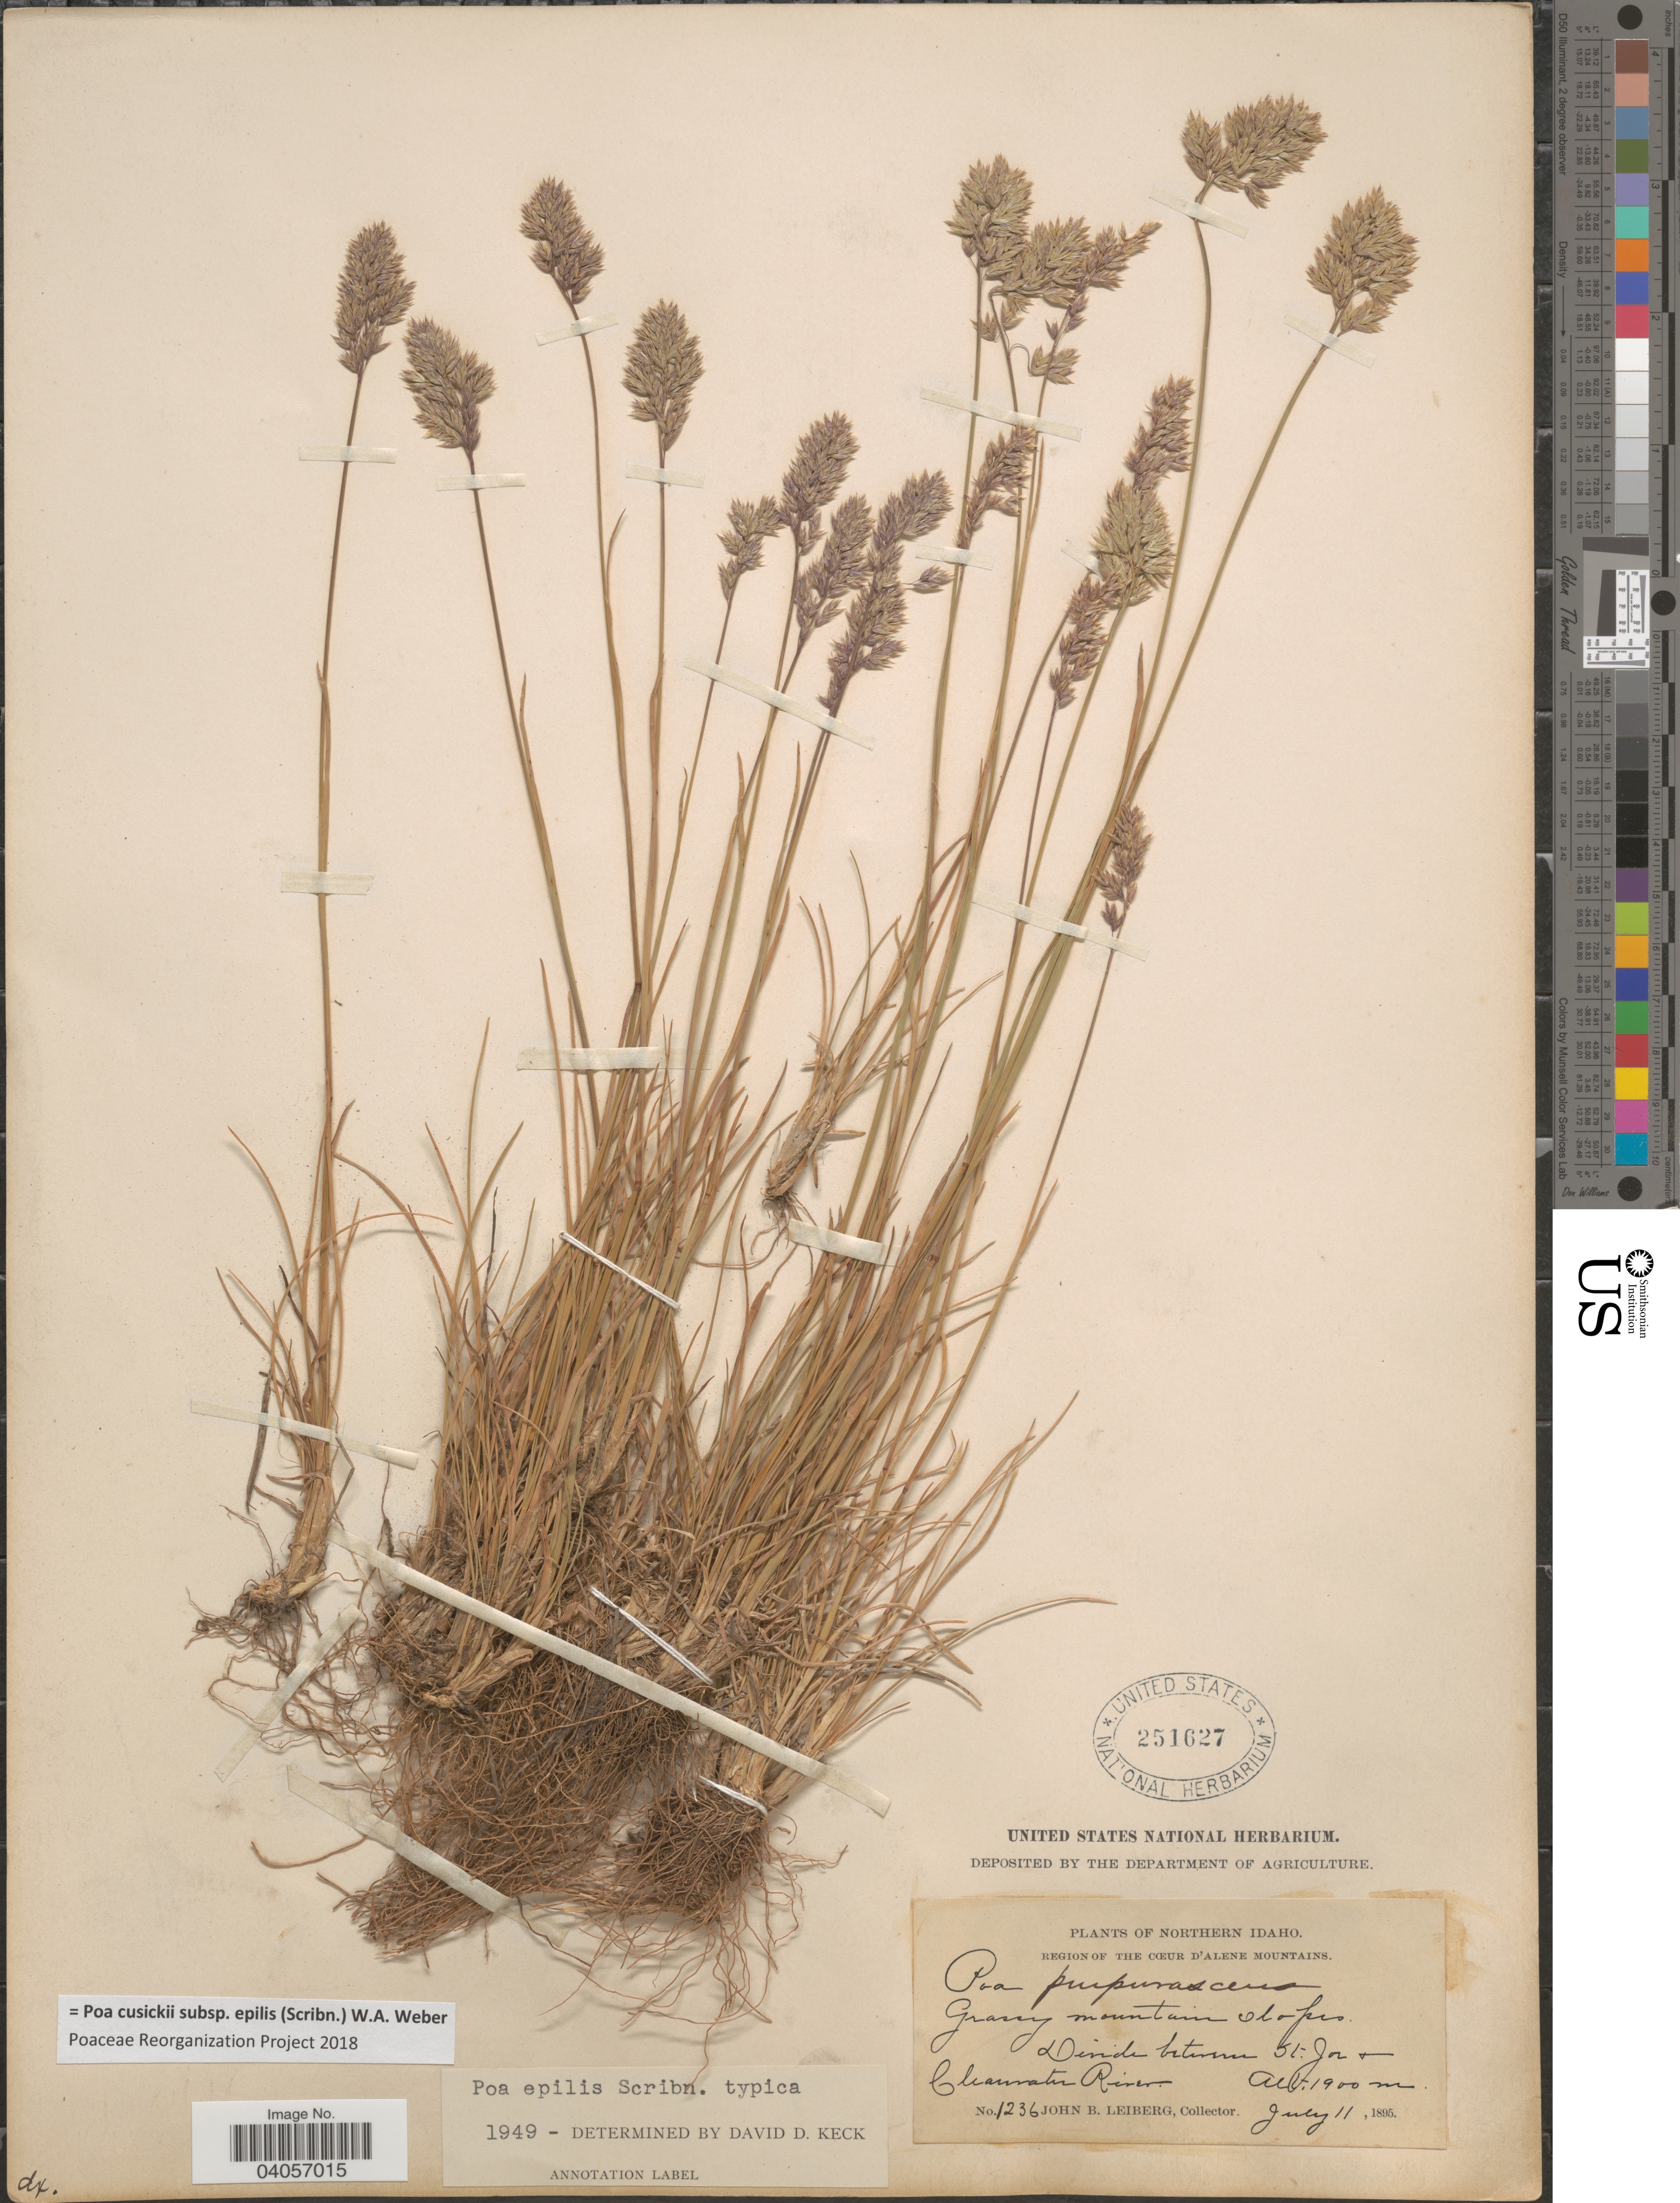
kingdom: Plantae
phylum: Tracheophyta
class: Liliopsida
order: Poales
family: Poaceae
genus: Poa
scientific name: Poa cusickii subsp. epilis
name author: (Scribn.) W.A. Weber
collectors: J. B. Leiberg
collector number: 1236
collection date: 1895-07-11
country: United States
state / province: Idaho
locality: Northern Idaho. Region of the Cœur d'Alene Mountains. Divide between St. Joe + Clearwater River.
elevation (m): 1900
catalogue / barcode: US 251627